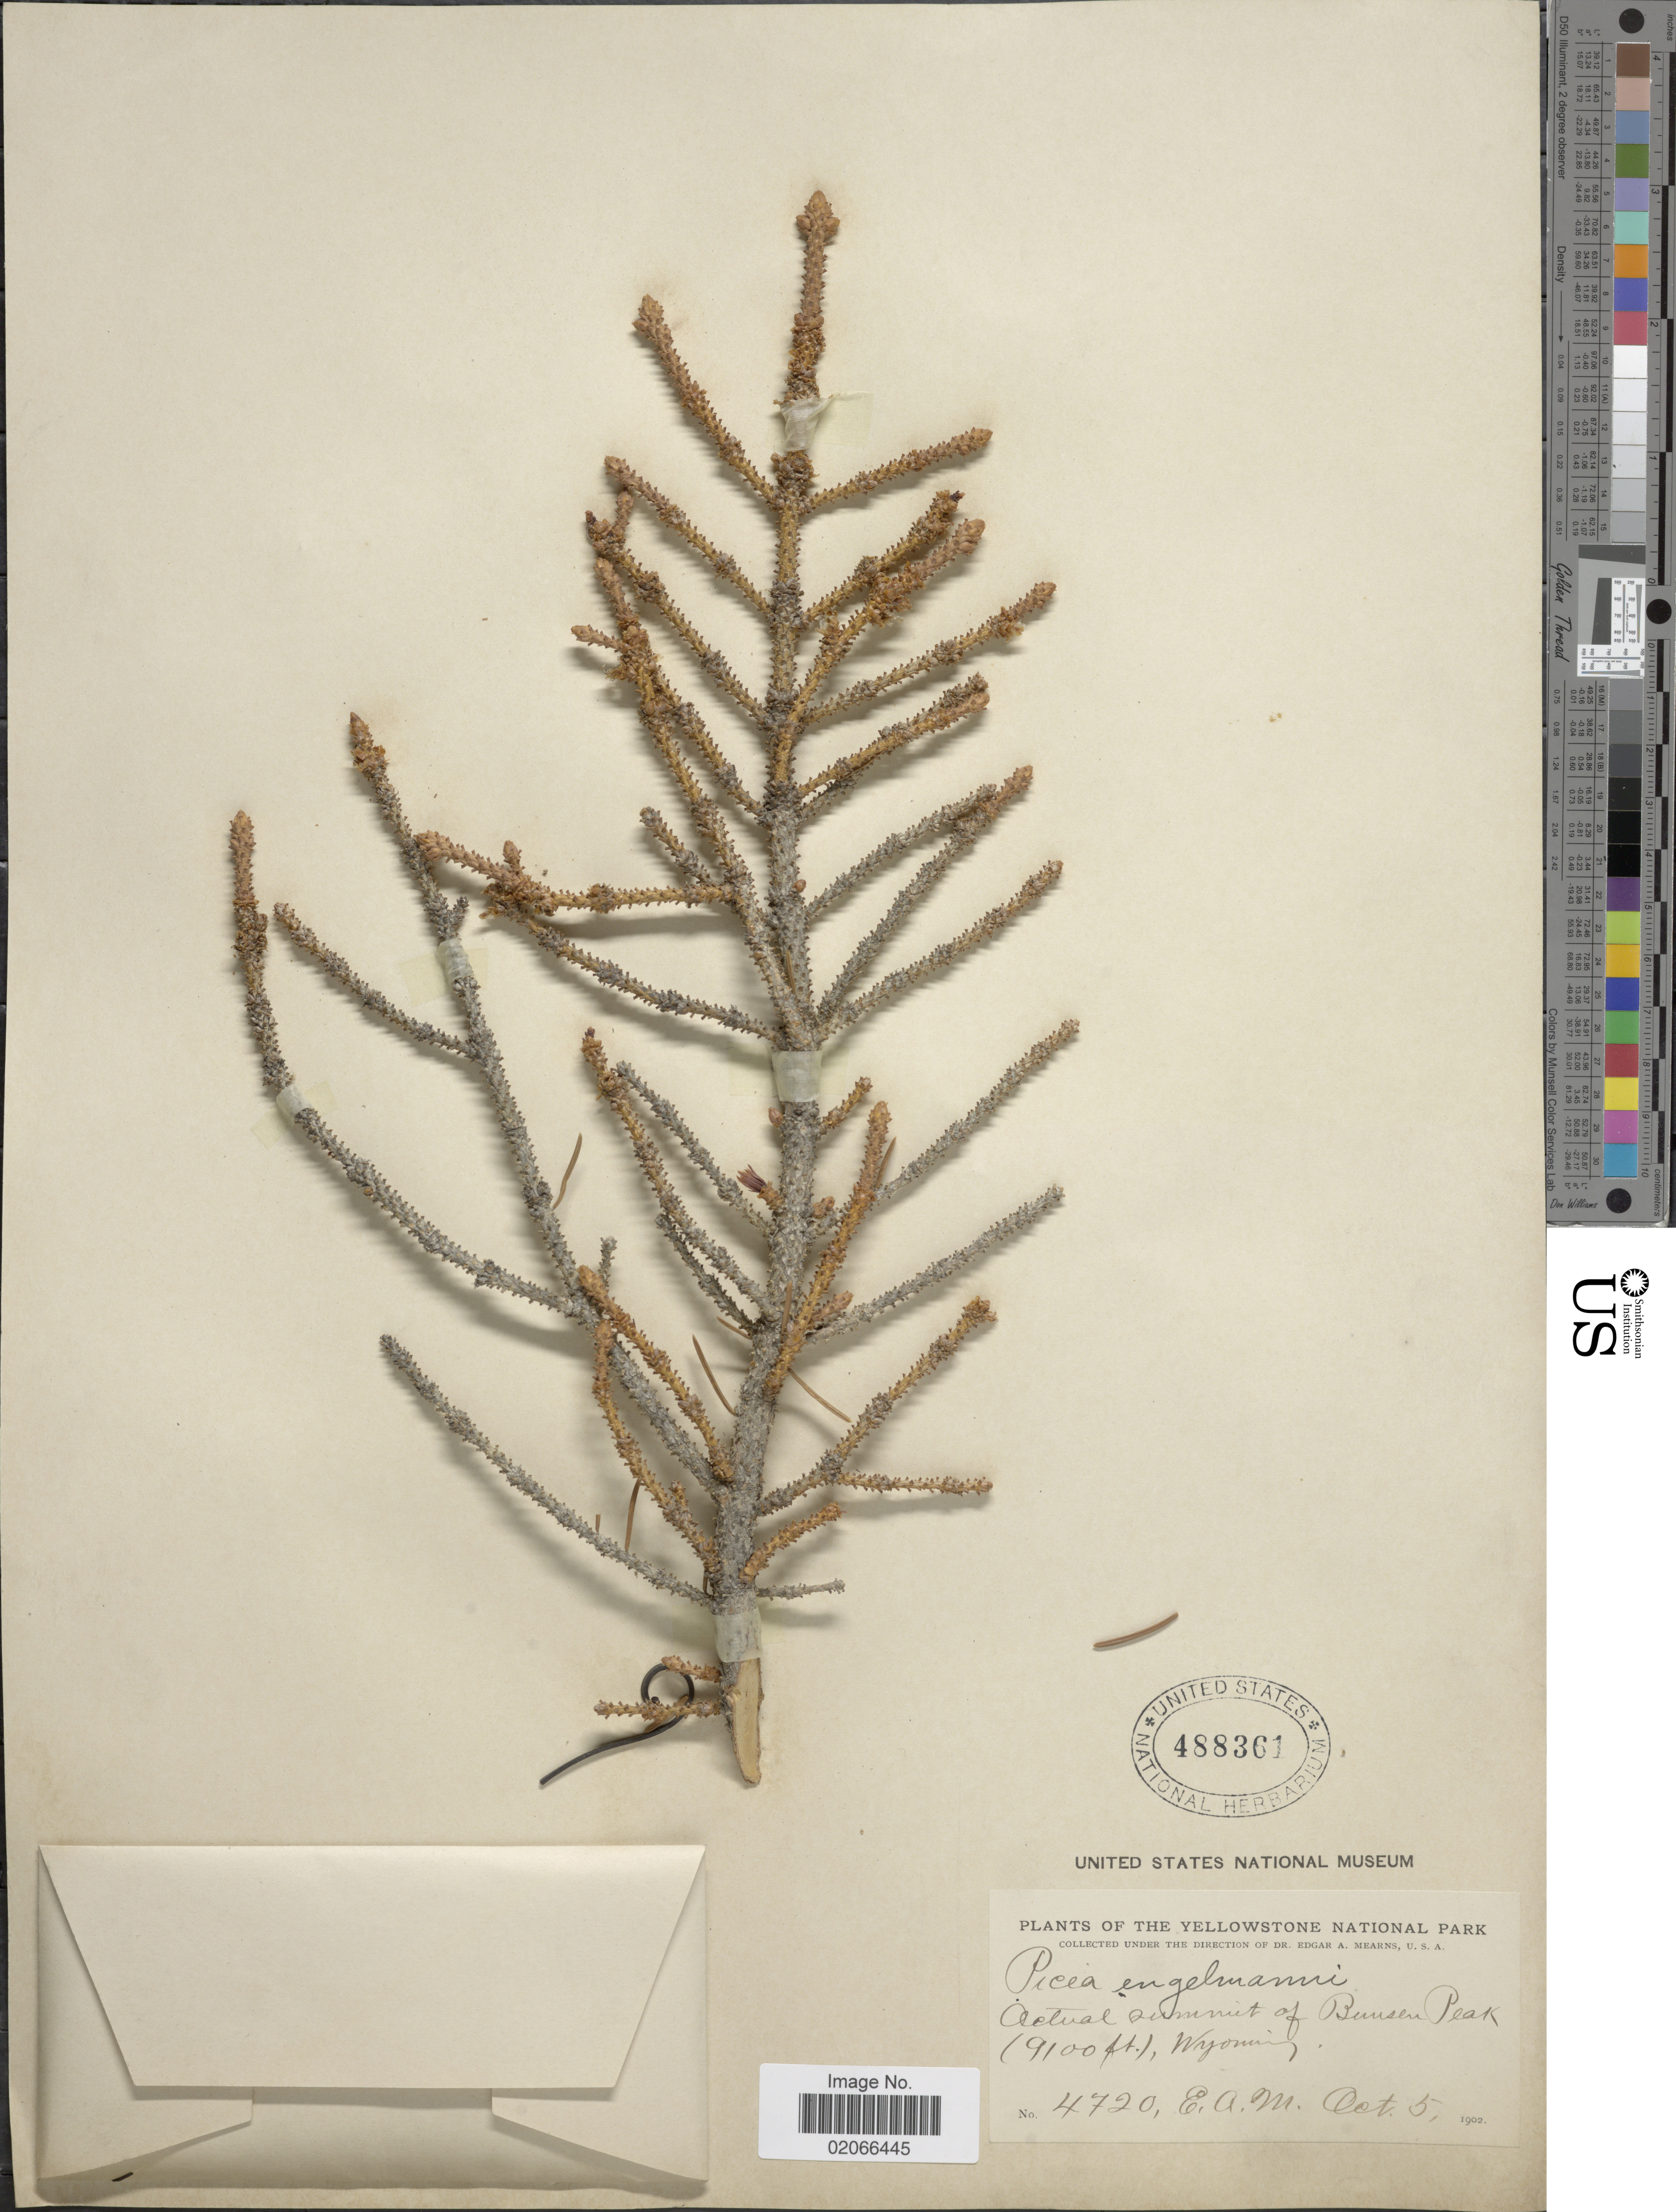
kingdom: Plantae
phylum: Tracheophyta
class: Pinopsida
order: Pinales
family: Pinaceae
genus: Picea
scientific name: Picea engelmannii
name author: Parry ex Engelm.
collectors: E. A. Mearns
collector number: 4720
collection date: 1902-10-05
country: United States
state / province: Wyoming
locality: Yellowstone National Park, actual summit of Bunsen Peak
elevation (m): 2774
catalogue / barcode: US 488361